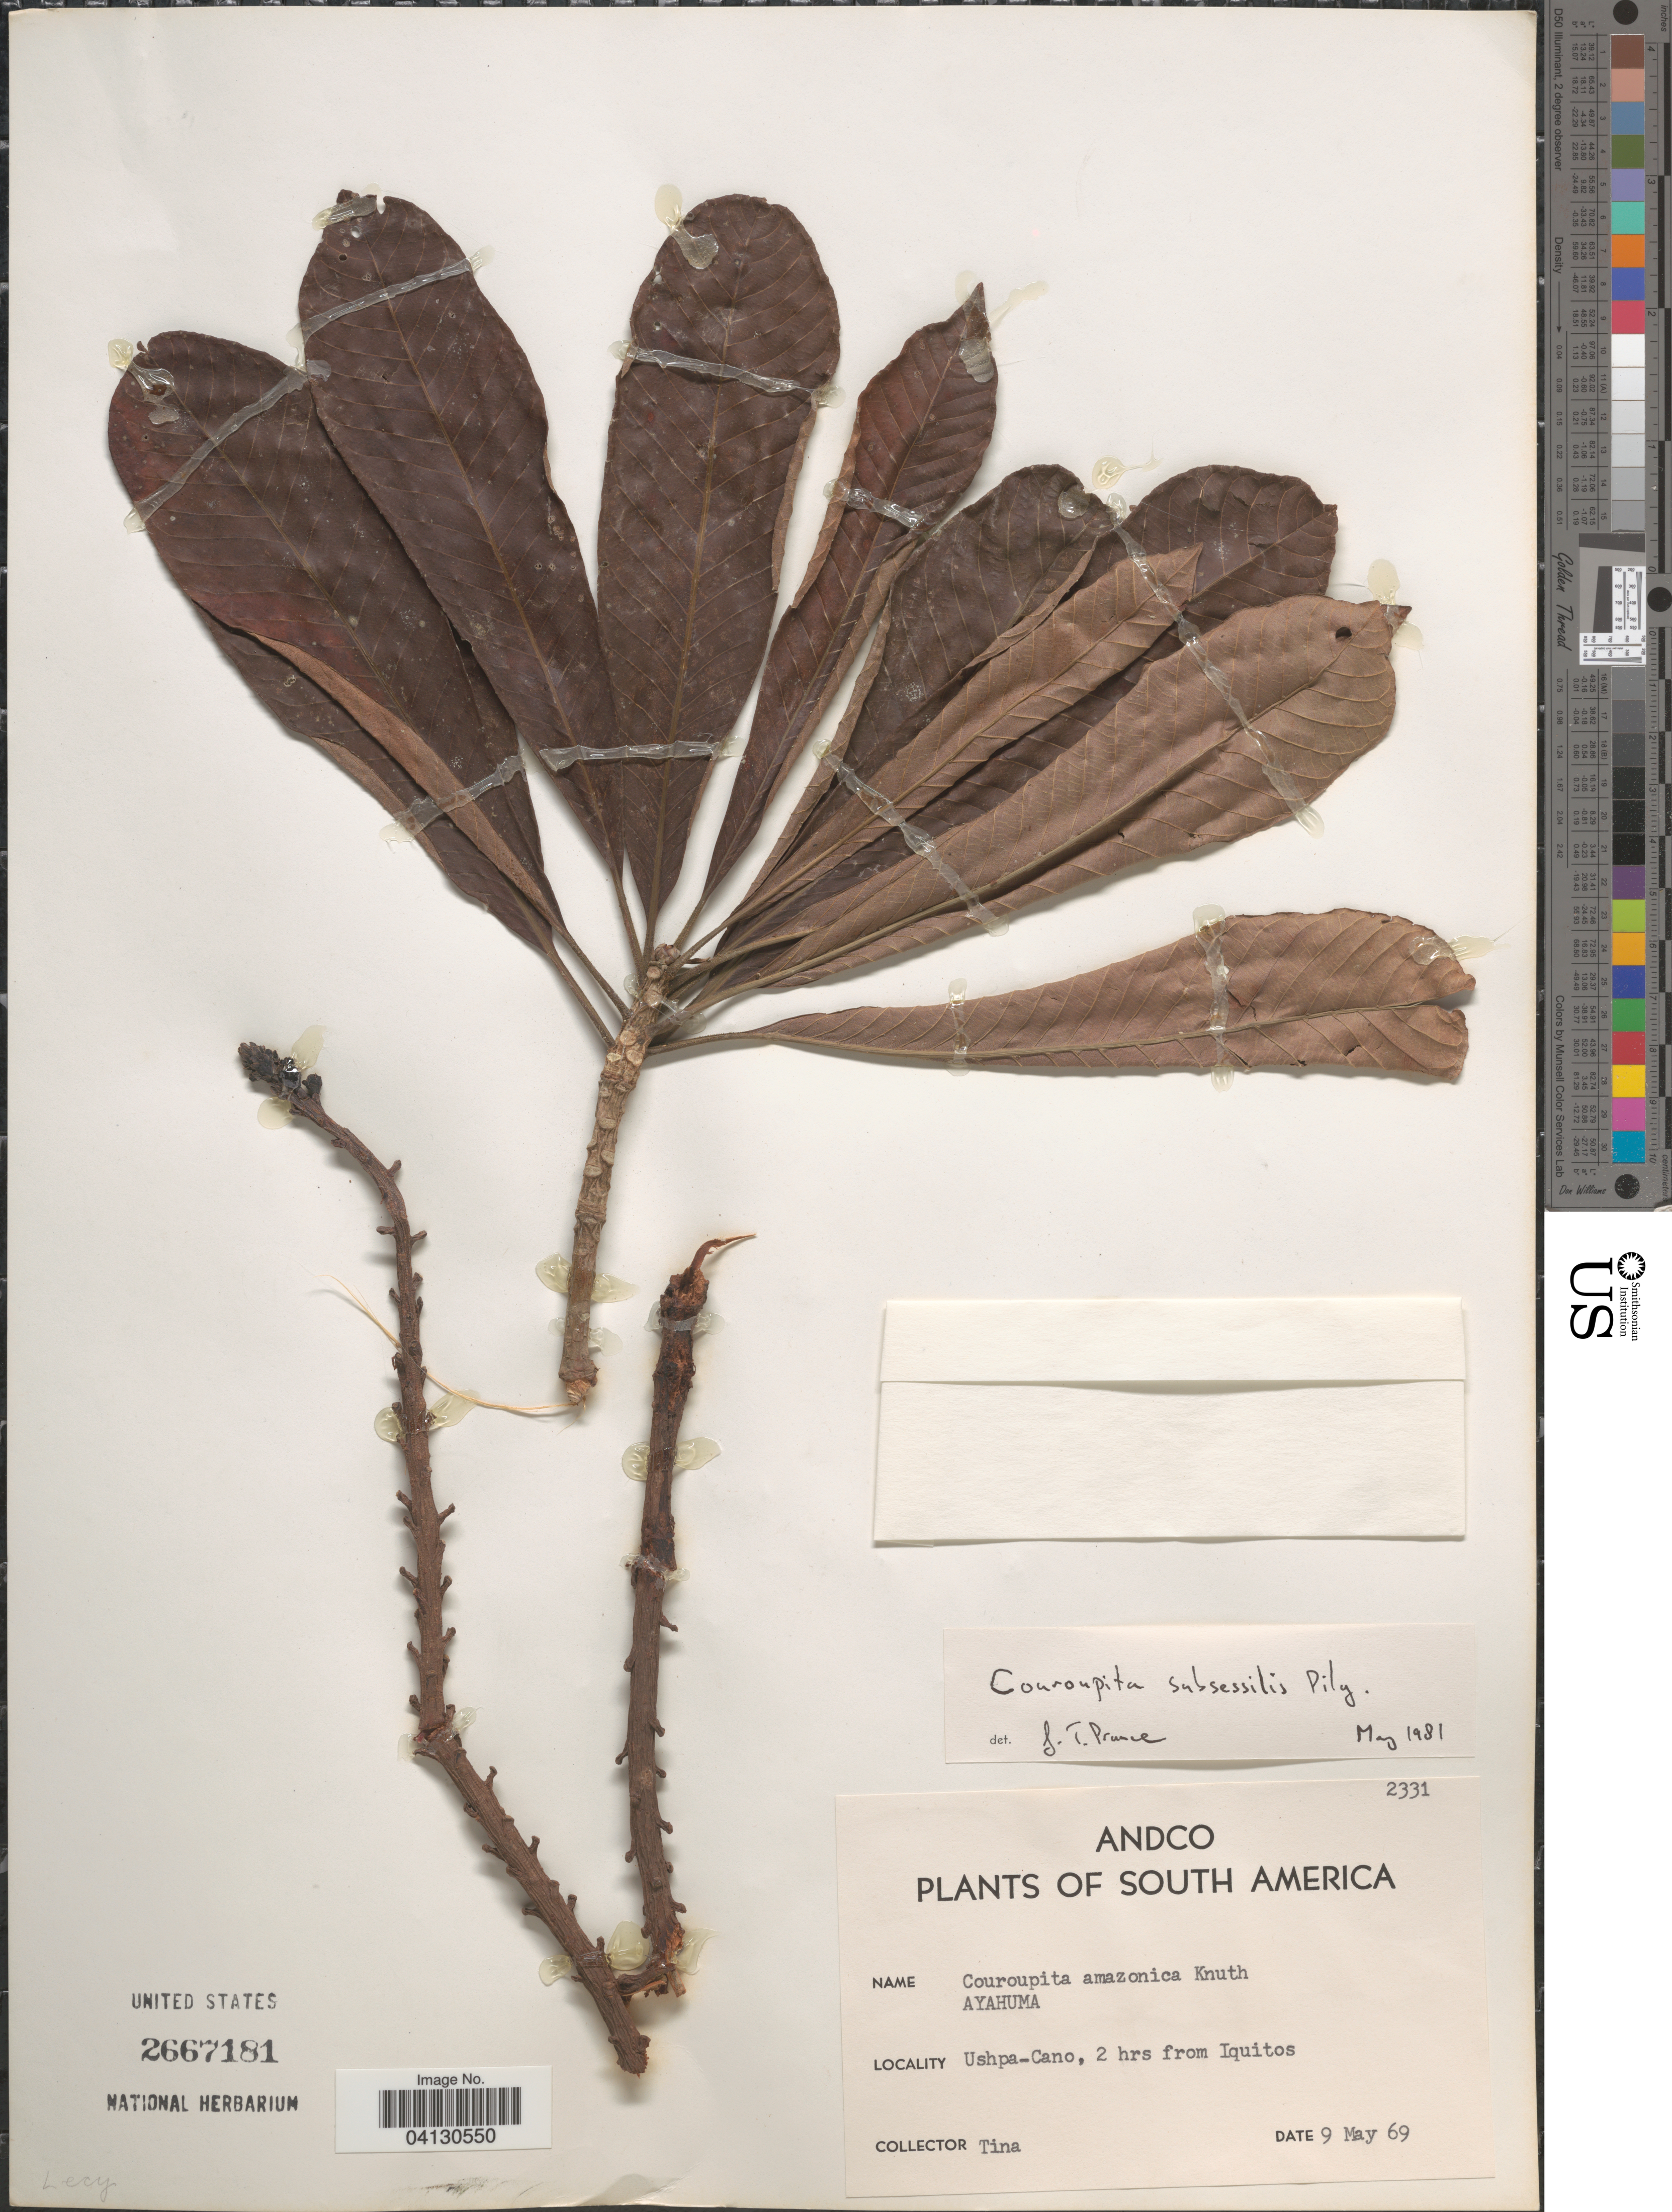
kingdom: Plantae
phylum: Tracheophyta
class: Magnoliopsida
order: Ericales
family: Lecythidaceae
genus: Couroupita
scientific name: Couroupita subsessilis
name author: Pilg.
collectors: -. Tina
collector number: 2331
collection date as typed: Transcribed d/m/y: 9/5/69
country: Peru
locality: South America. Ushpa-Cano, 2 hrs from Iquitos.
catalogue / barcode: US 2667181